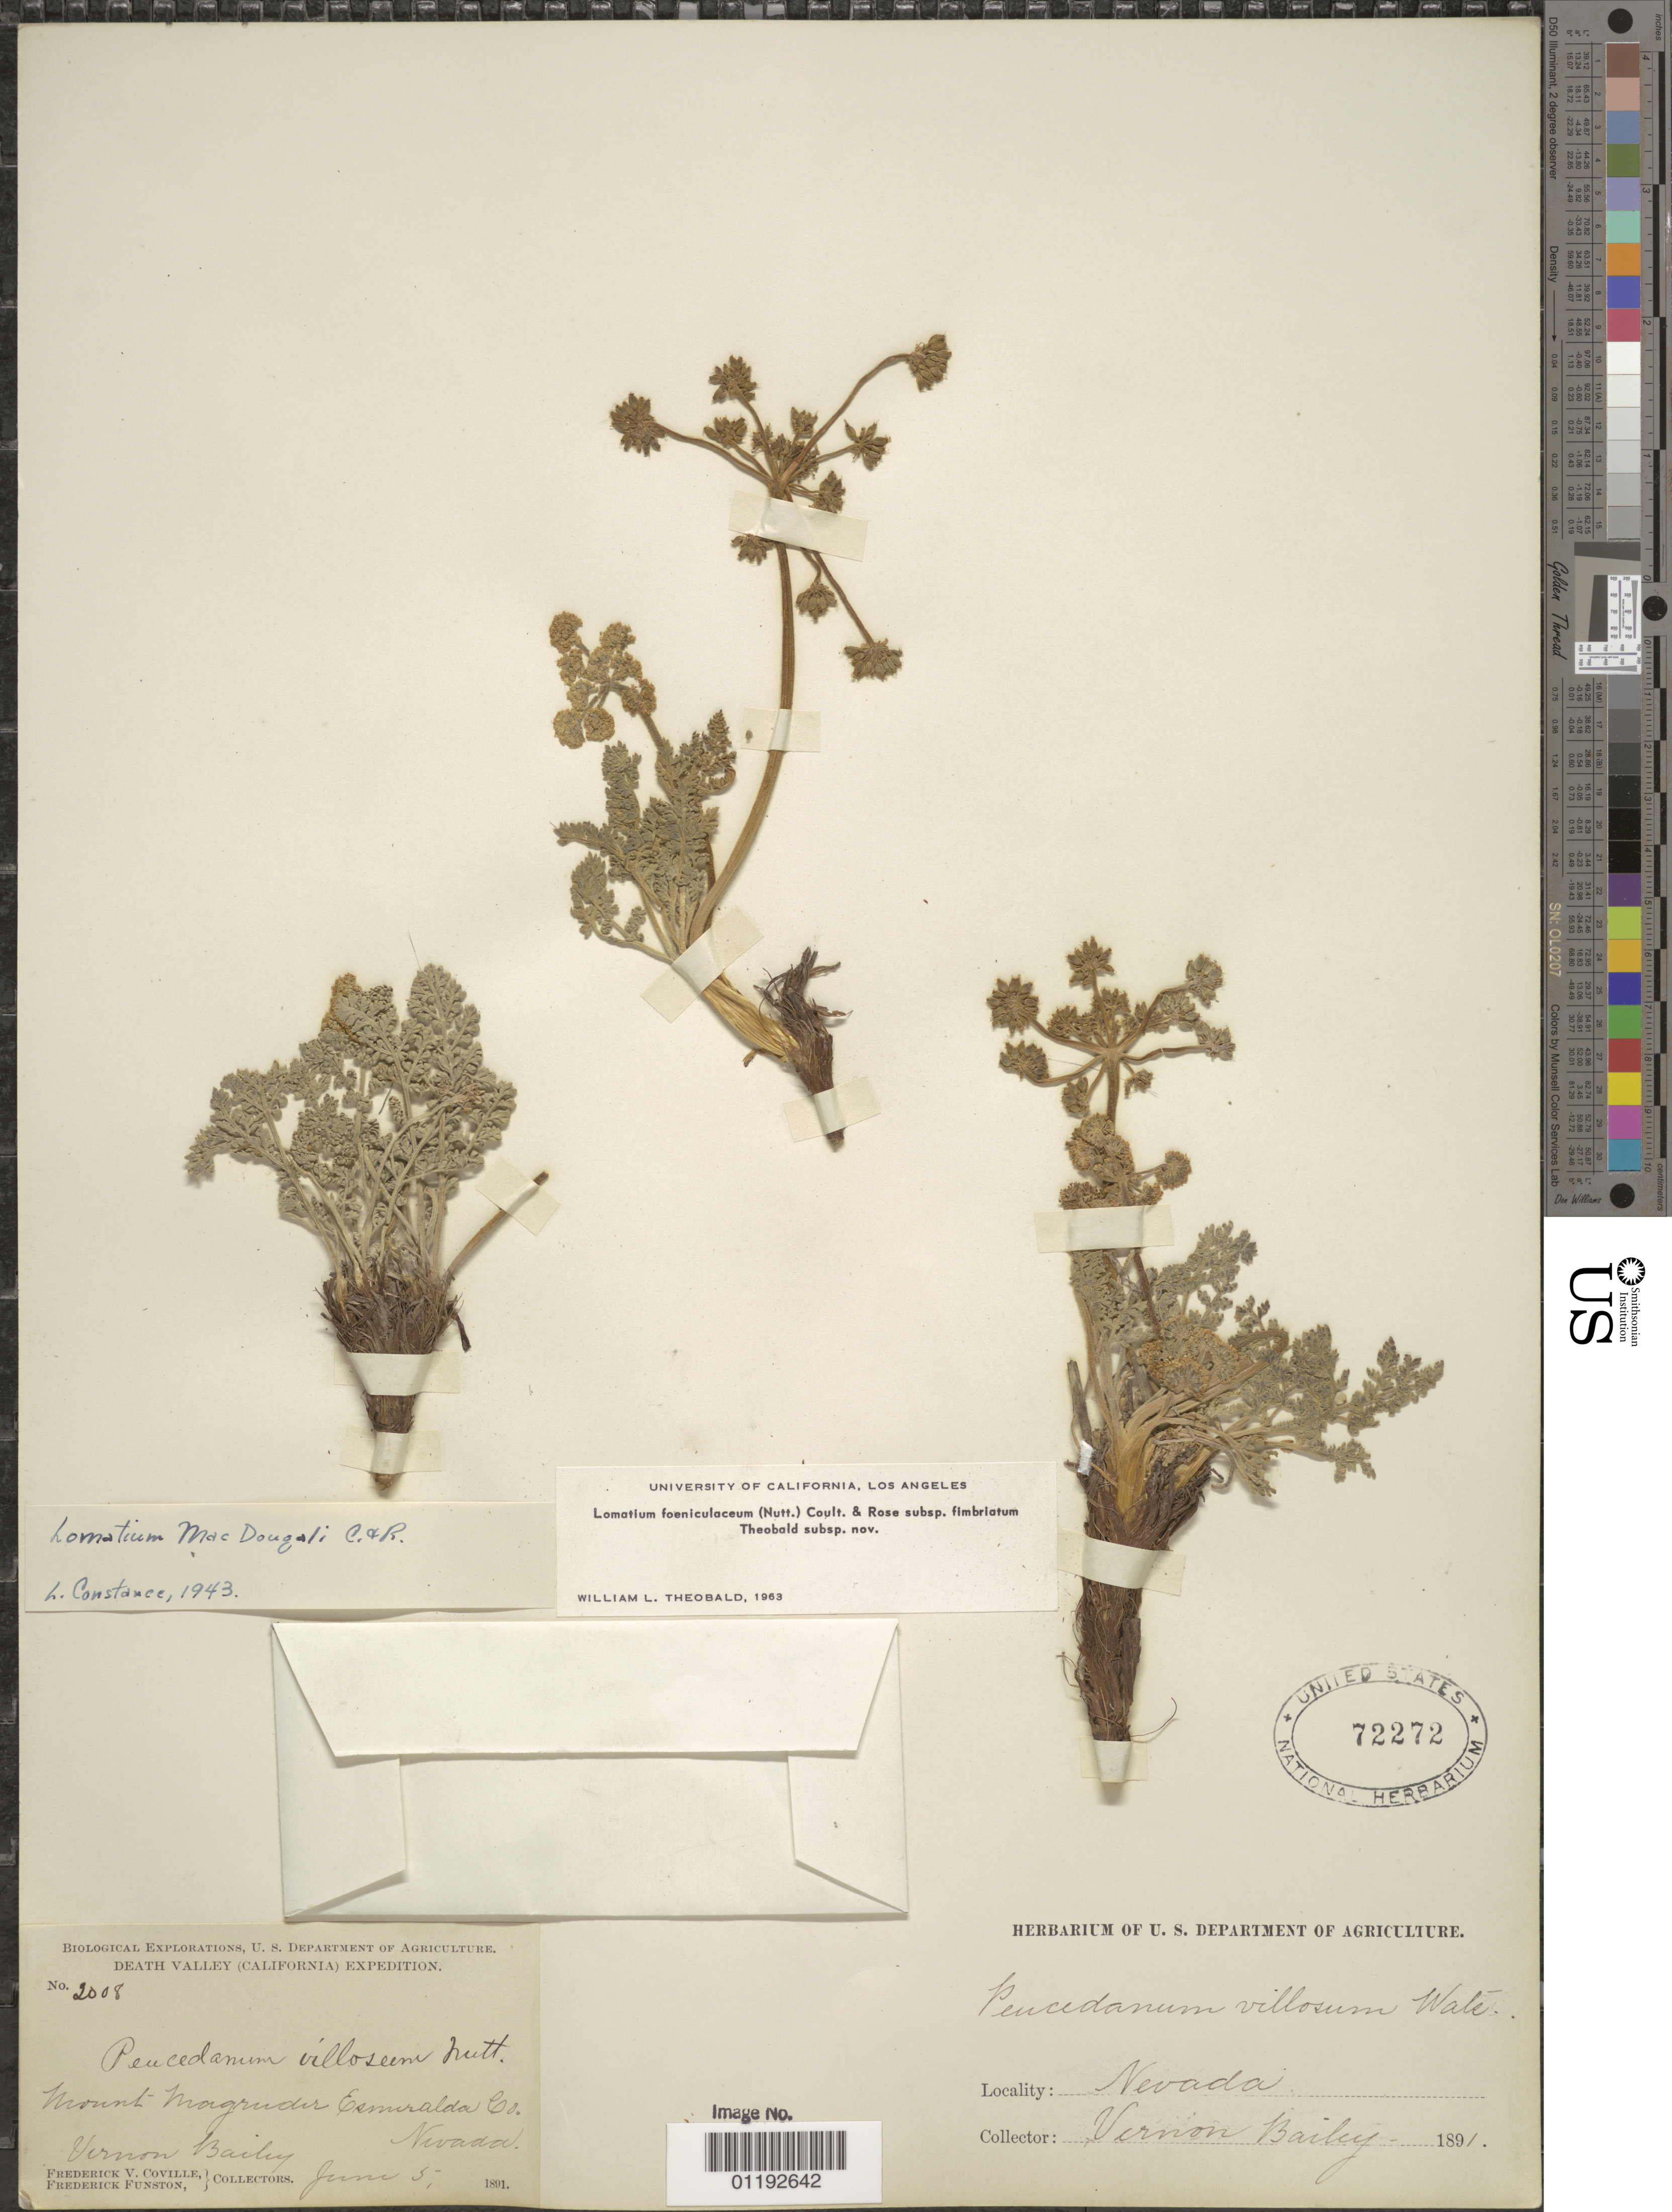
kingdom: Plantae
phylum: Tracheophyta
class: Magnoliopsida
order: Apiales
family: Apiaceae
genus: Lomatium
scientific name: Lomatium foeniculaceum subsp. fimbriatum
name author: W.L. Theob.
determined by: Theobald, W. L., (LA), University of California - Los Angeles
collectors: V. O. Bailey, F. V. Coville & F. Funston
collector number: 2008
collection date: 1891-06-05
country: United States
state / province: Nevada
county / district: Esmeralda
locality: Mount Magruder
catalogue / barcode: US 72272